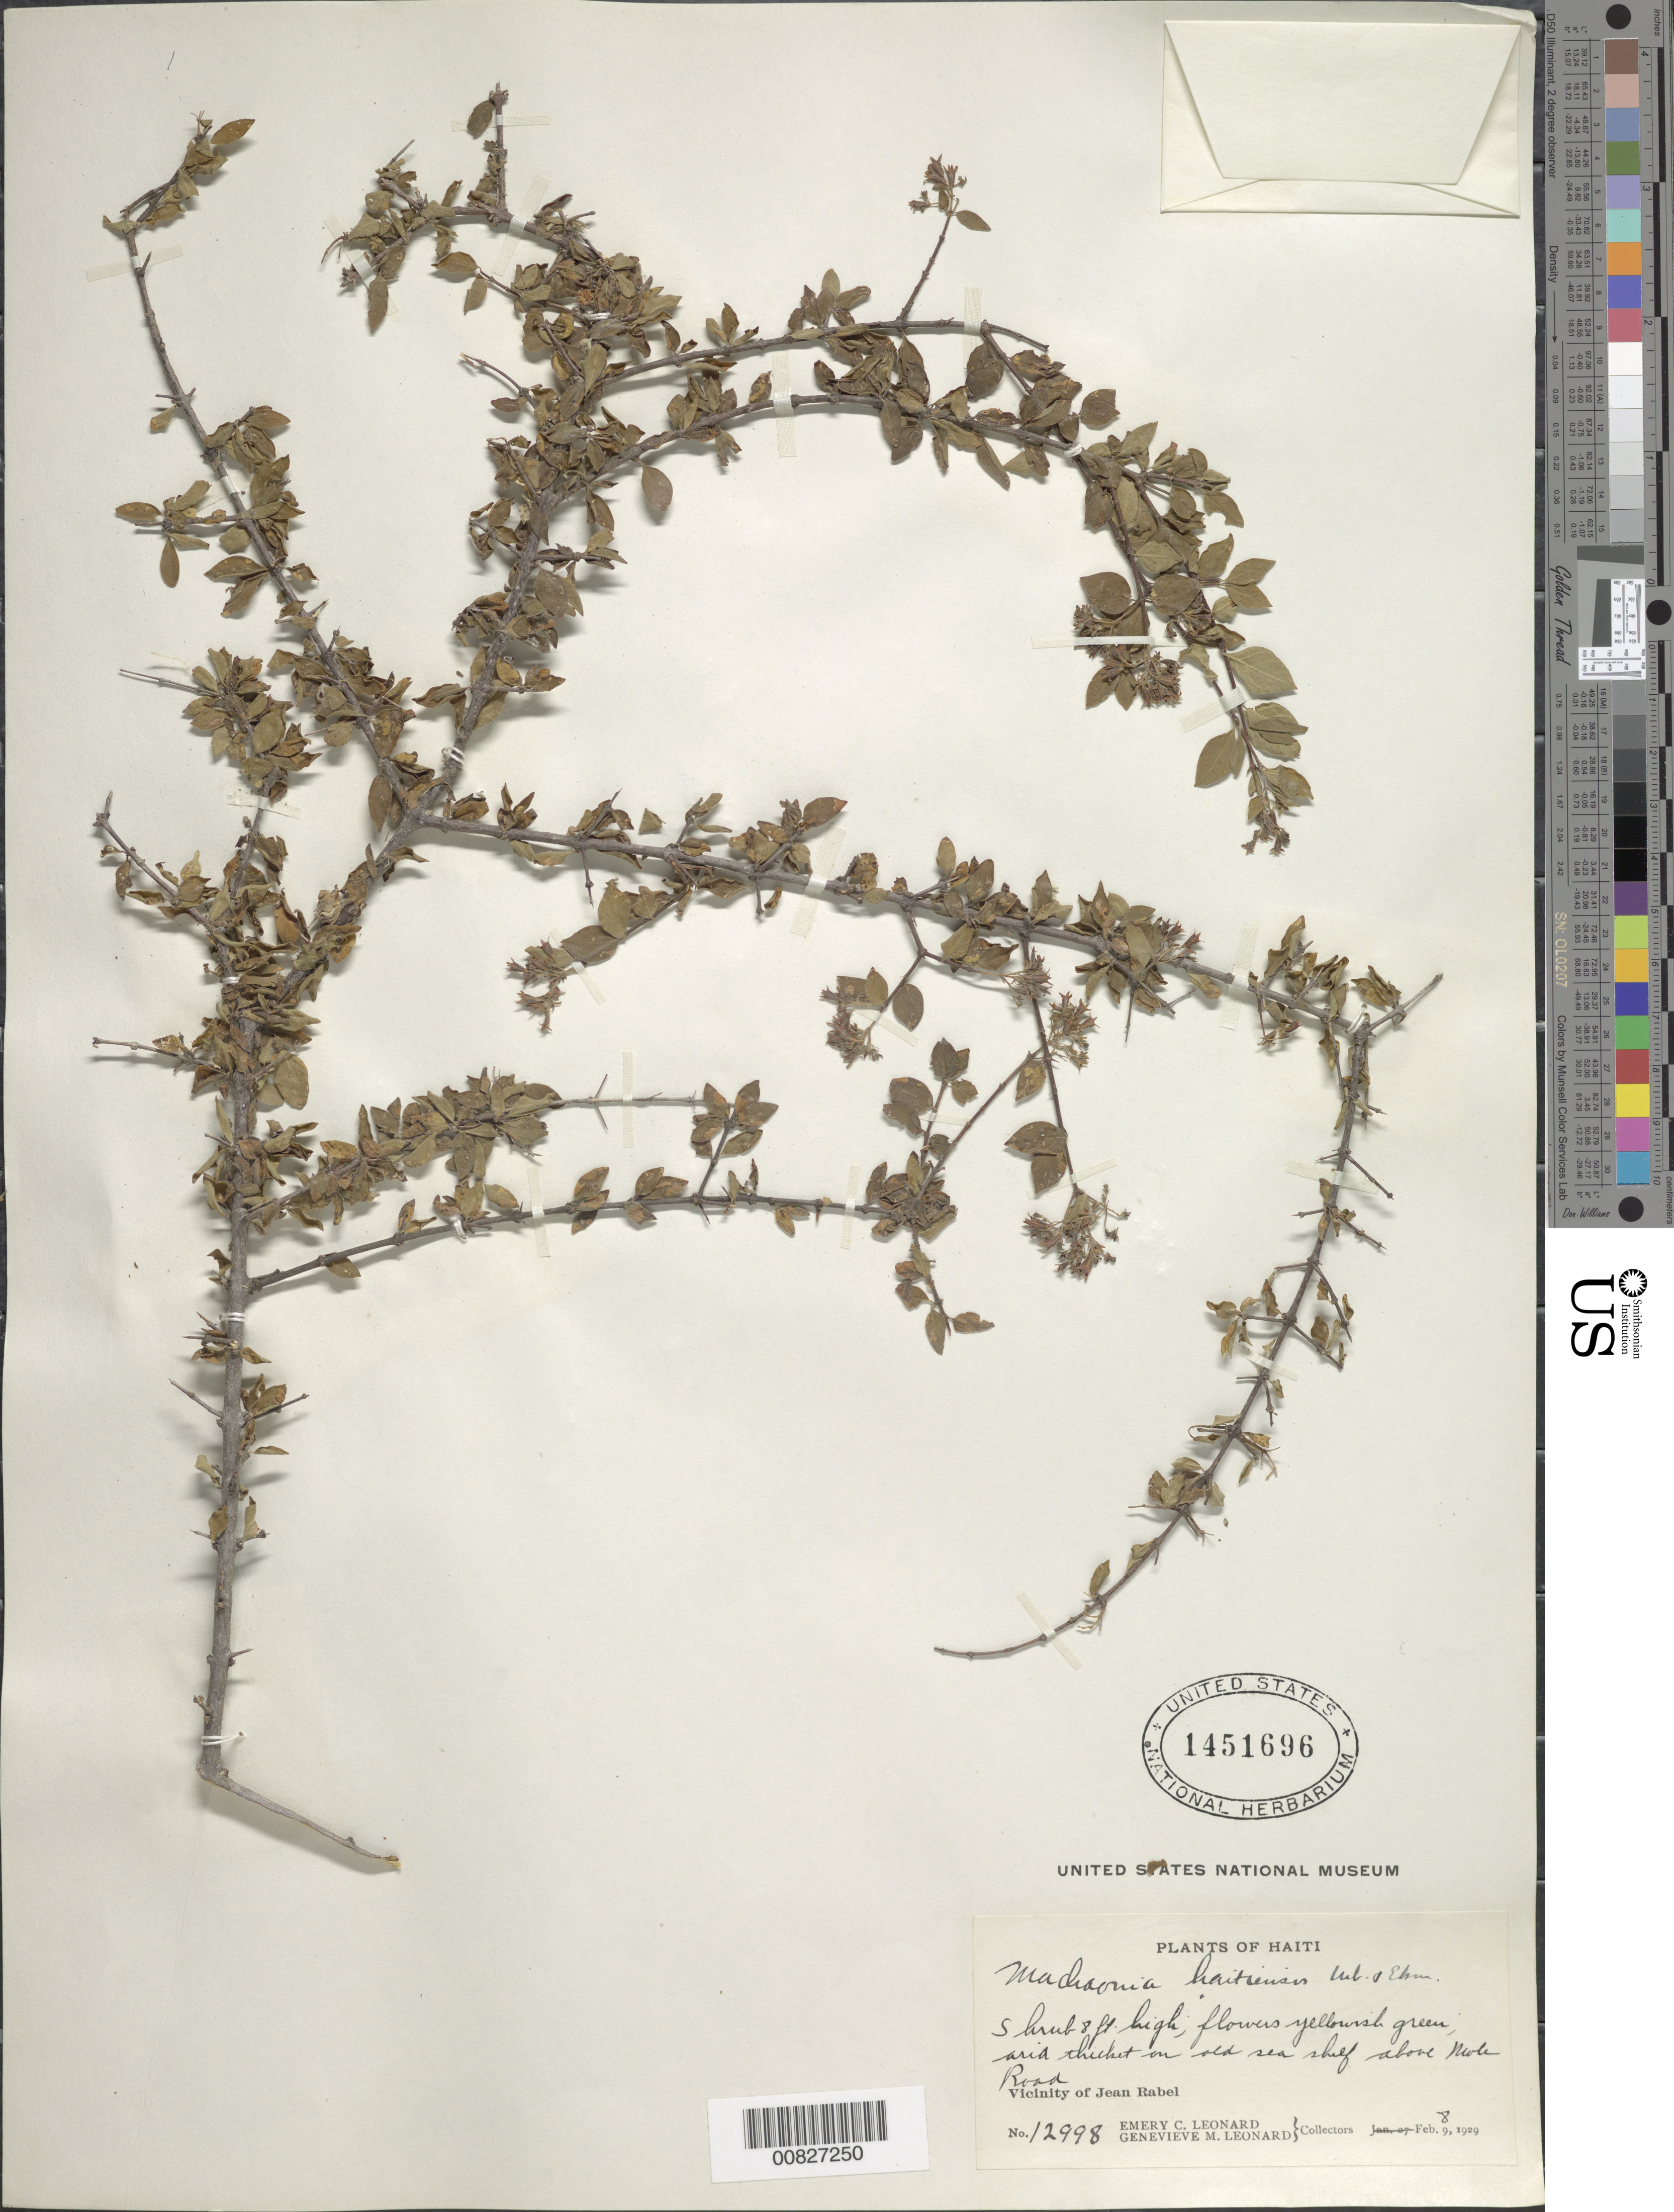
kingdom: Plantae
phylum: Tracheophyta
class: Magnoliopsida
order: Gentianales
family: Rubiaceae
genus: Machaonia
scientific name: Machaonia haitiensis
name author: Urb. & Ekman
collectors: E. C. Leonard & G. M. Leonard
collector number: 12998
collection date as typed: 08 Feb 1929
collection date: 1929-02-08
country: Haiti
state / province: Nord-Ouest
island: Hispaniola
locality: Vicinity of Jean Rabel, above Mole Road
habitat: Arid thickets on old sea shelf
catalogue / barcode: US 1451696